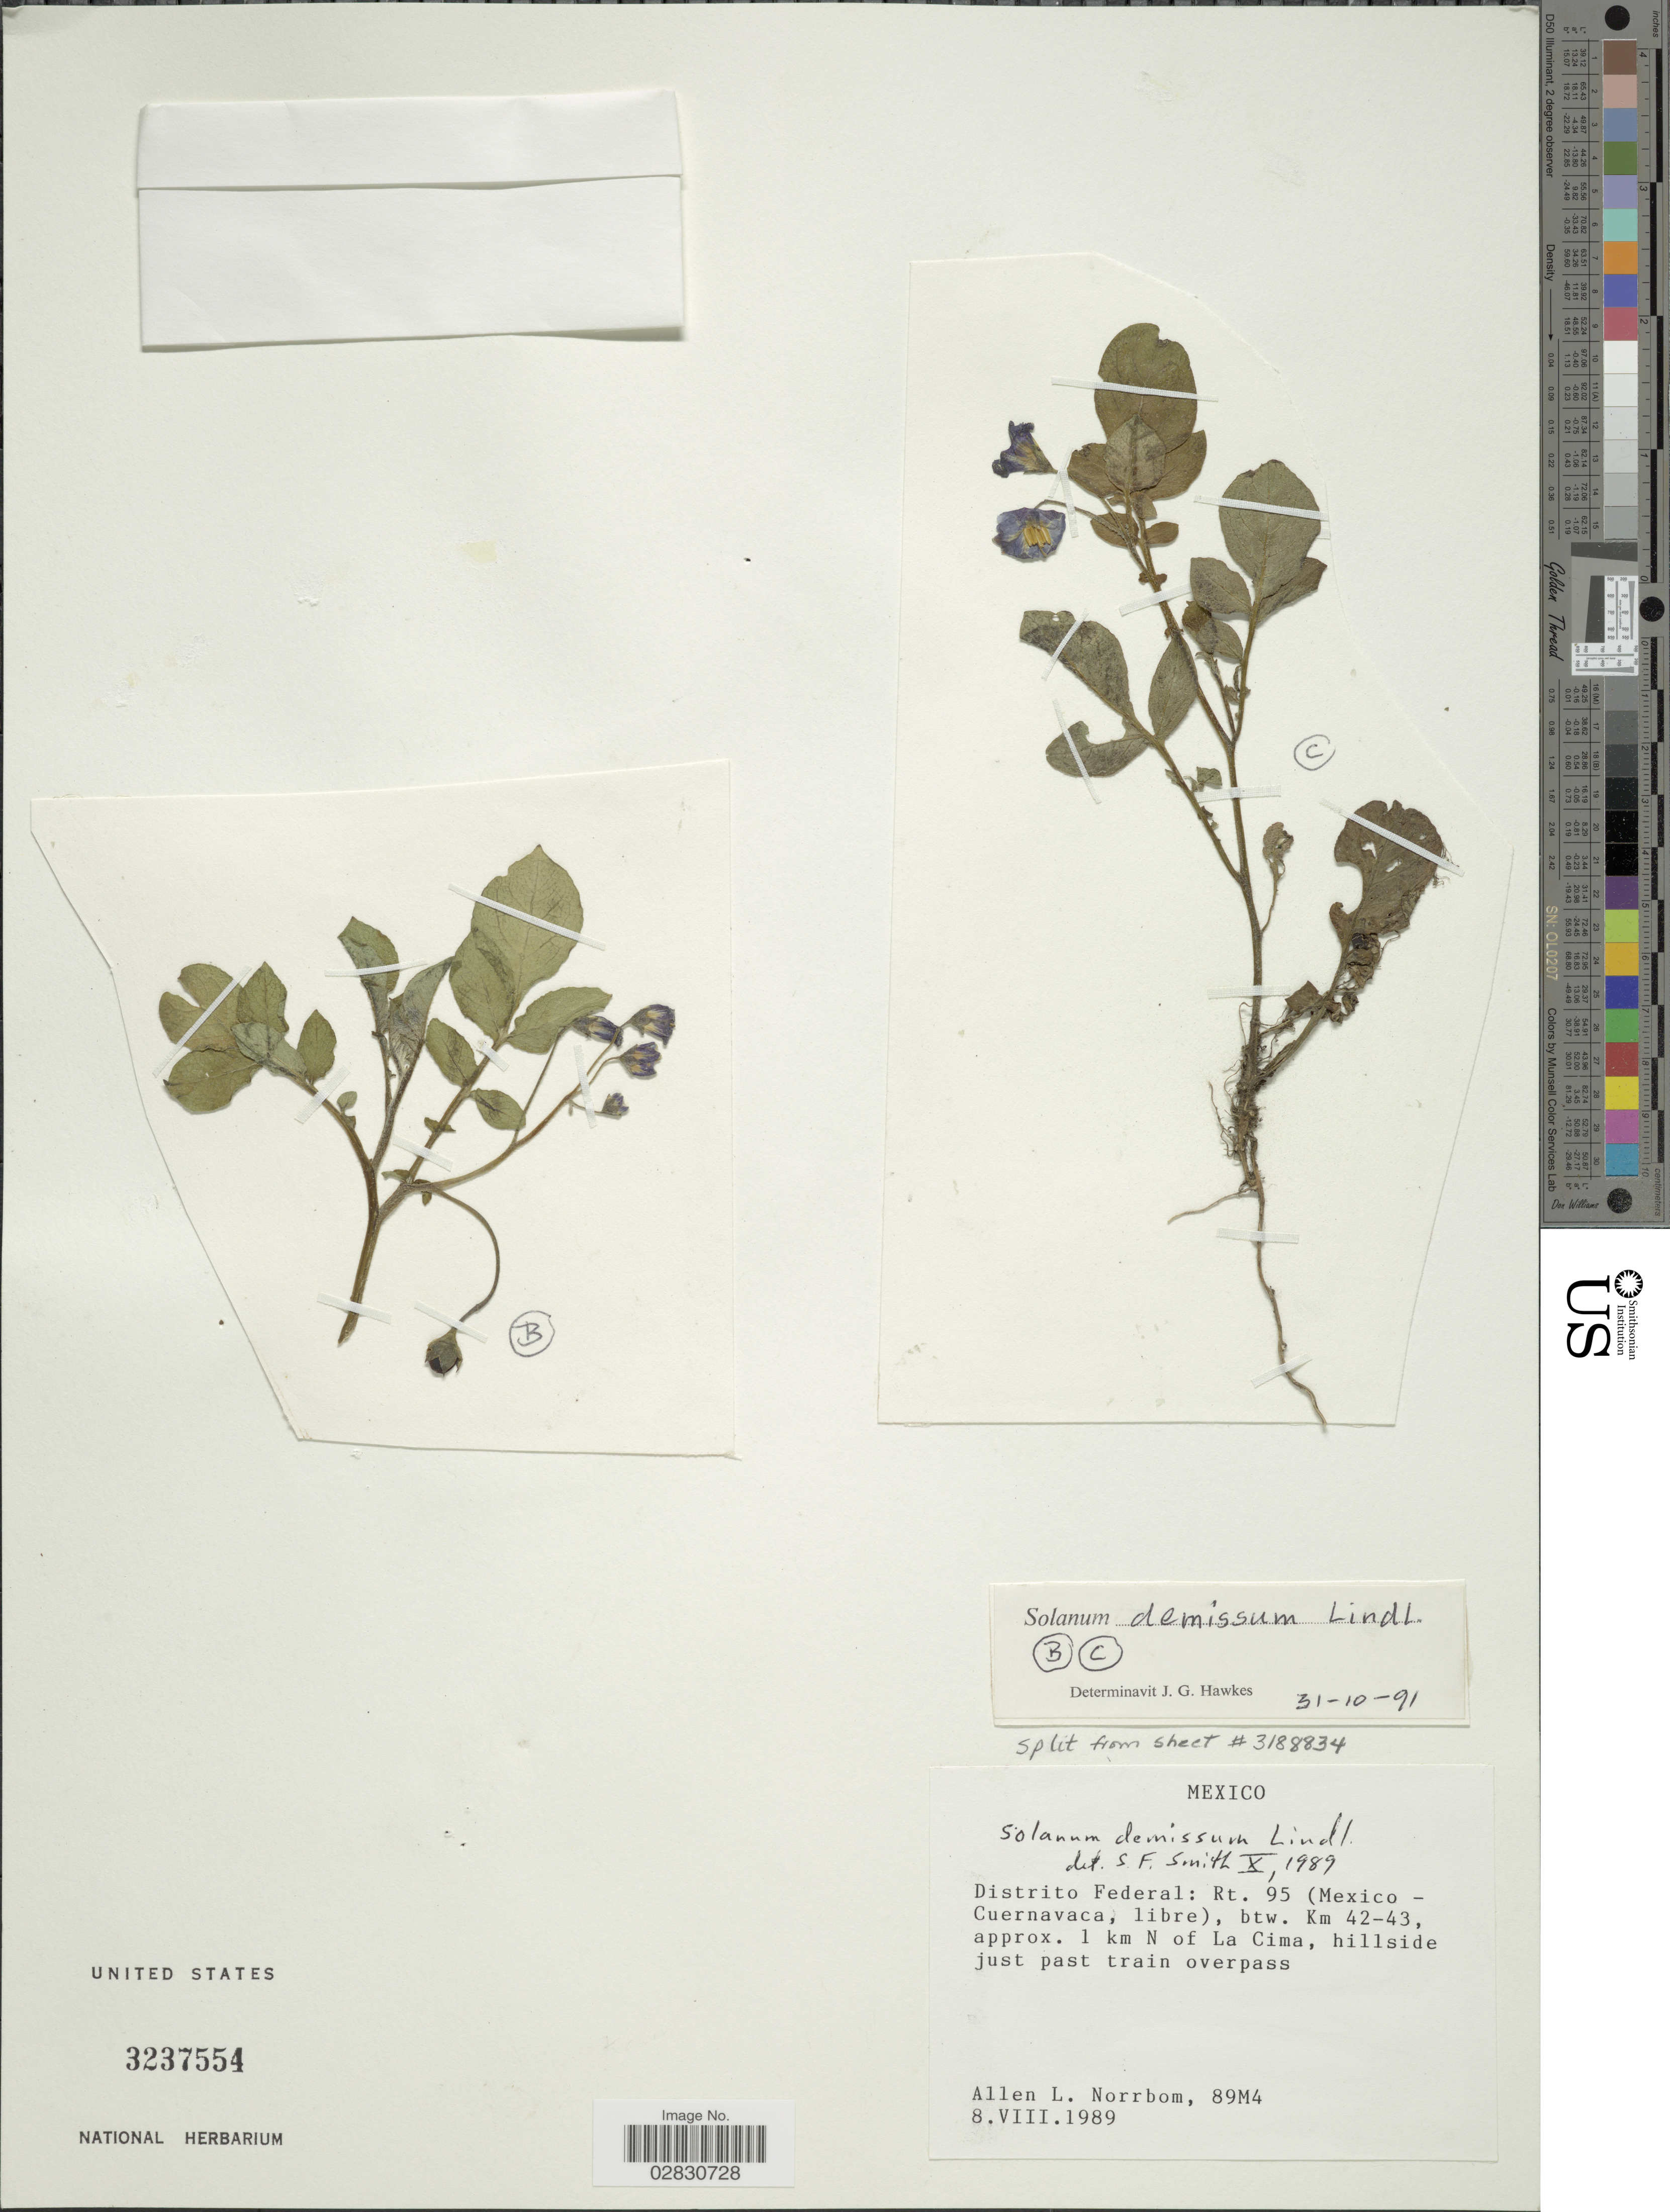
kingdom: Plantae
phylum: Tracheophyta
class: Magnoliopsida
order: Solanales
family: Solanaceae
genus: Solanum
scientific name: Solanum demissum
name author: Lindl.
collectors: A. L. Norrbom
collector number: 89M4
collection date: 1989-08-08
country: Mexico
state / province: Distrito Federal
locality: Distrito Federal: Rt. 95 (Mexico - Cuernavaca, libre), btw. Km 42-43, approx. 1 km N of La Cima, hillside just past train overpass.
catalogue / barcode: US 3237554